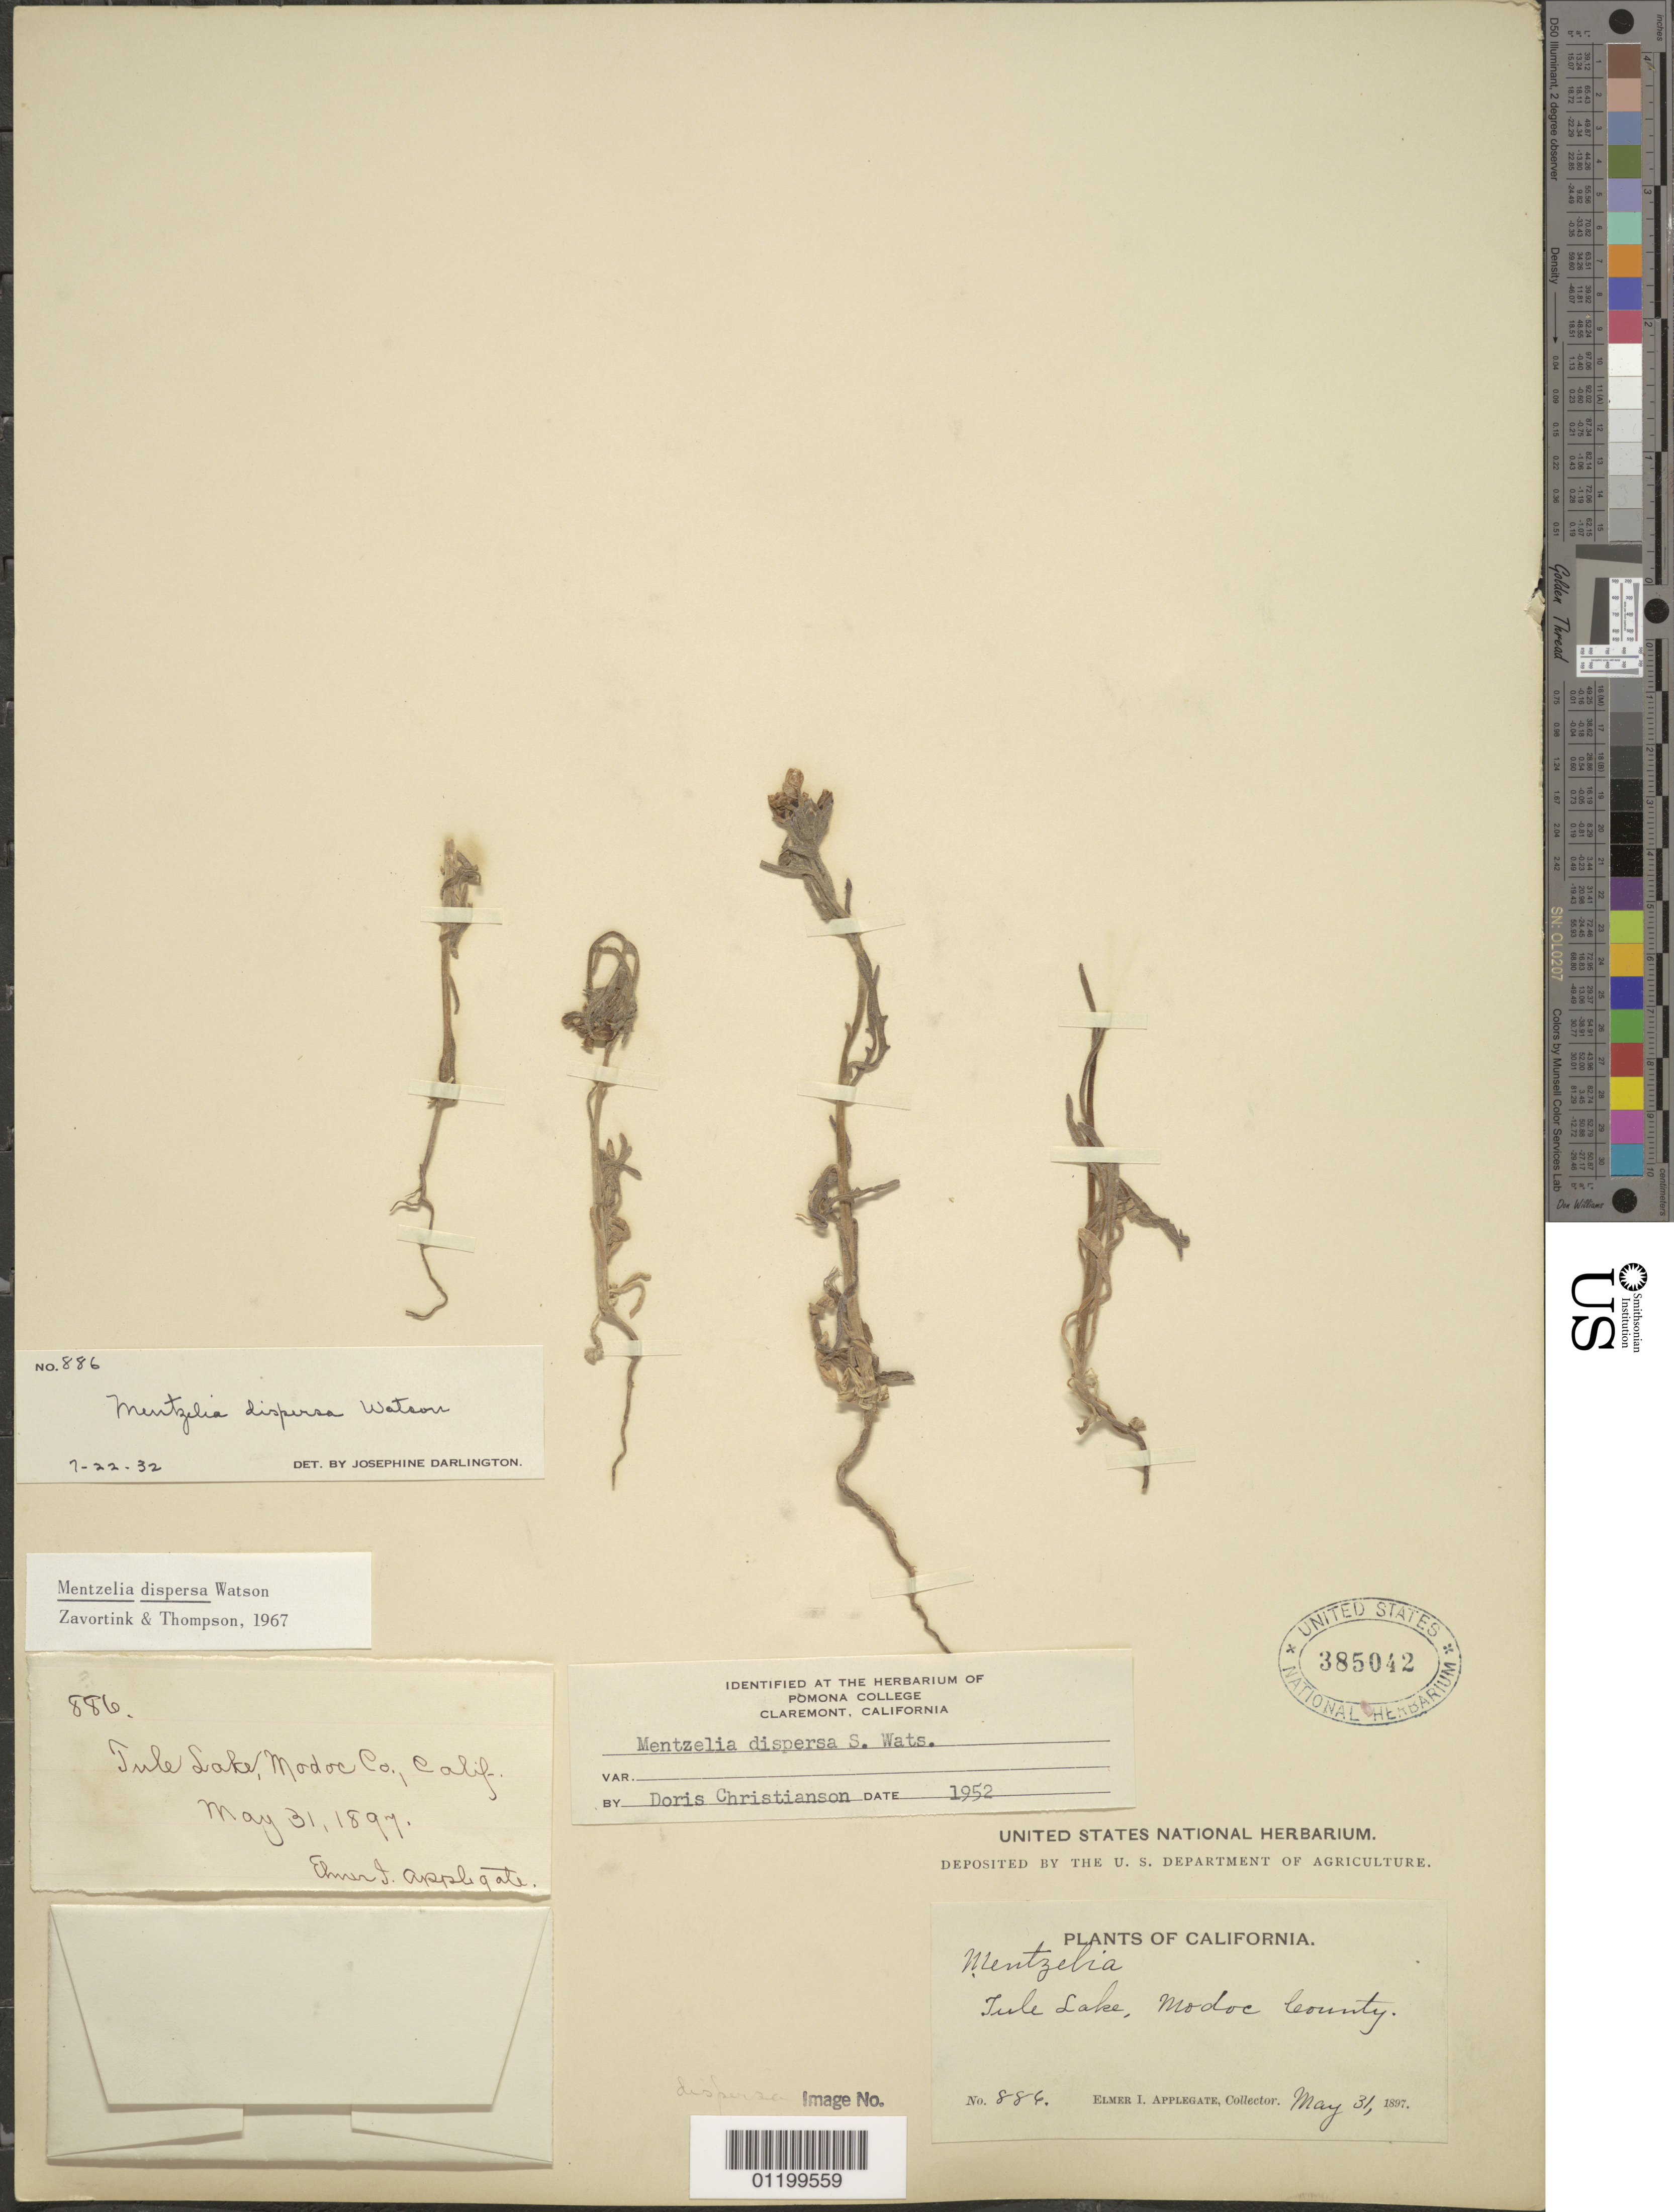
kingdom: Plantae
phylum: Tracheophyta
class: Magnoliopsida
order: Cornales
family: Loasaceae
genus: Mentzelia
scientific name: Mentzelia dispersa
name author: S. Watson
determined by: Zavortink, J. E.; Thompson, H. J.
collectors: E. I. Applegate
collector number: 886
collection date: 1897-05-31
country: United States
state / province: California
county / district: Modoc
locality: Tule Lake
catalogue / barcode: US 385042